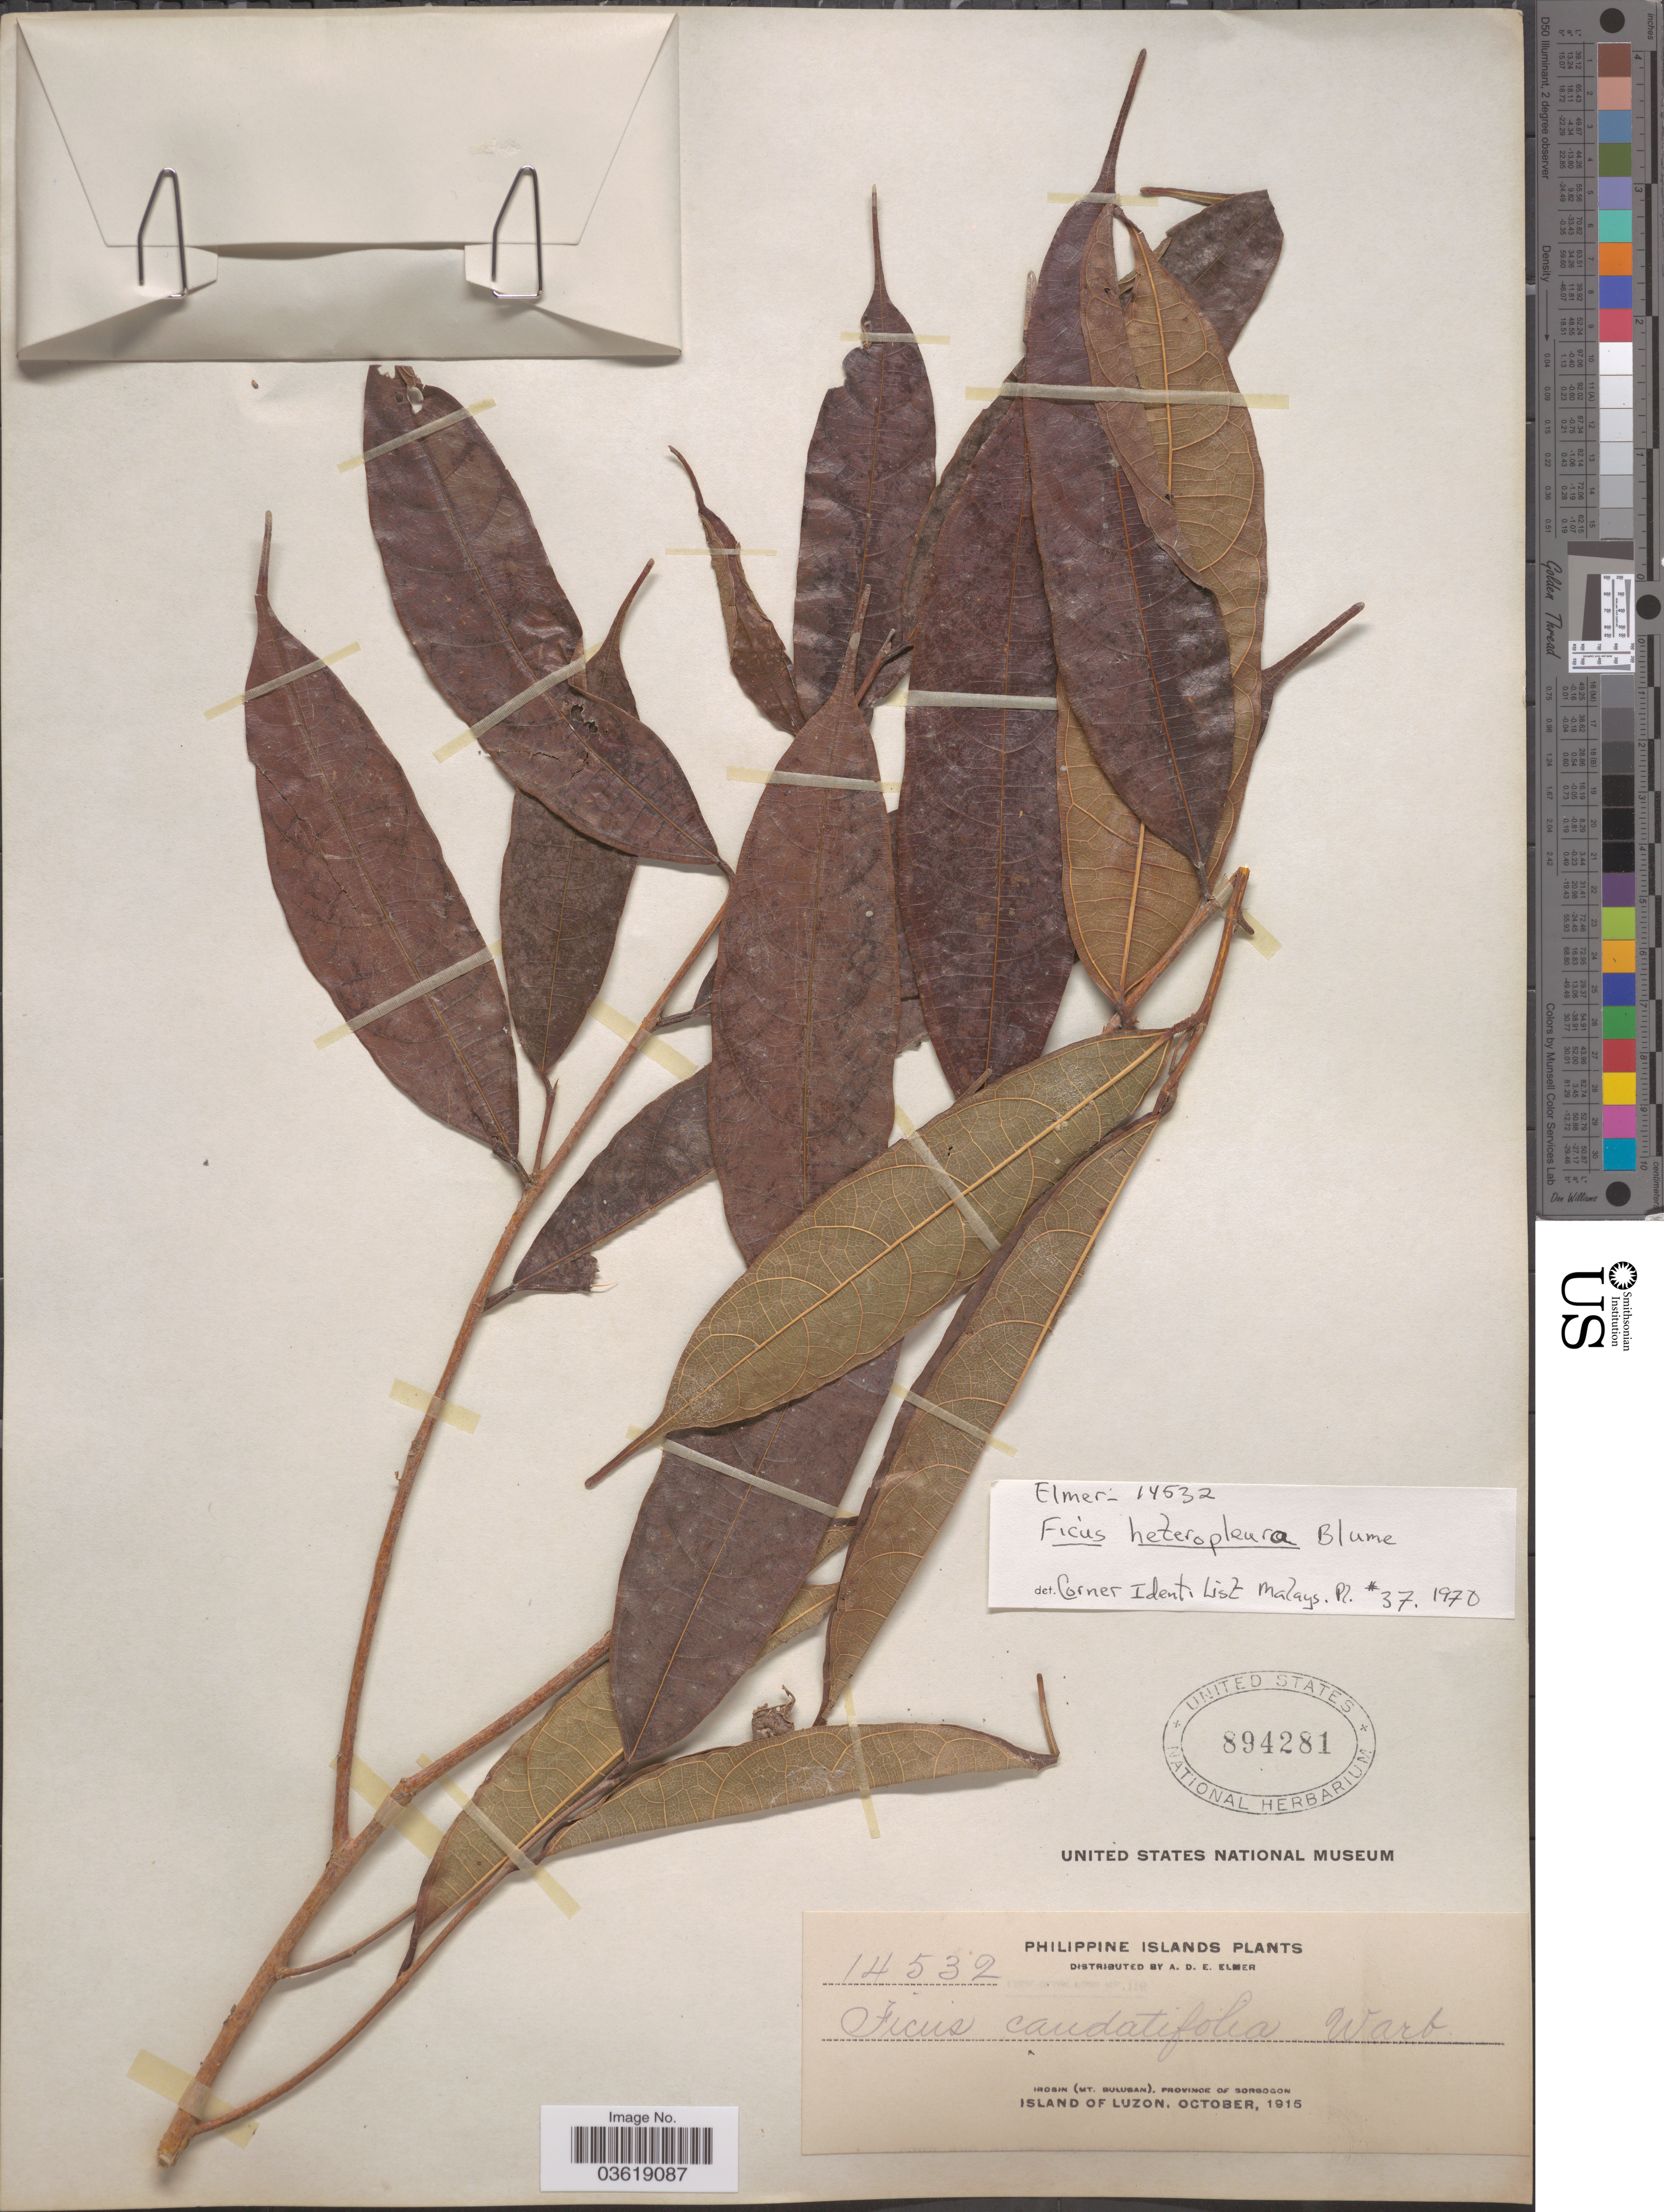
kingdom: Plantae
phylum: Tracheophyta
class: Magnoliopsida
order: Rosales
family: Moraceae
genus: Ficus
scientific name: Ficus heteropleura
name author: Blume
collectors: A. D. E. Elmer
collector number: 14532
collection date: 1915-10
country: Philippines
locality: Philippine Islands. Irosin (Mt. Bulusan), Province of Sorsogon. Island of Luzon.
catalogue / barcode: US 894281